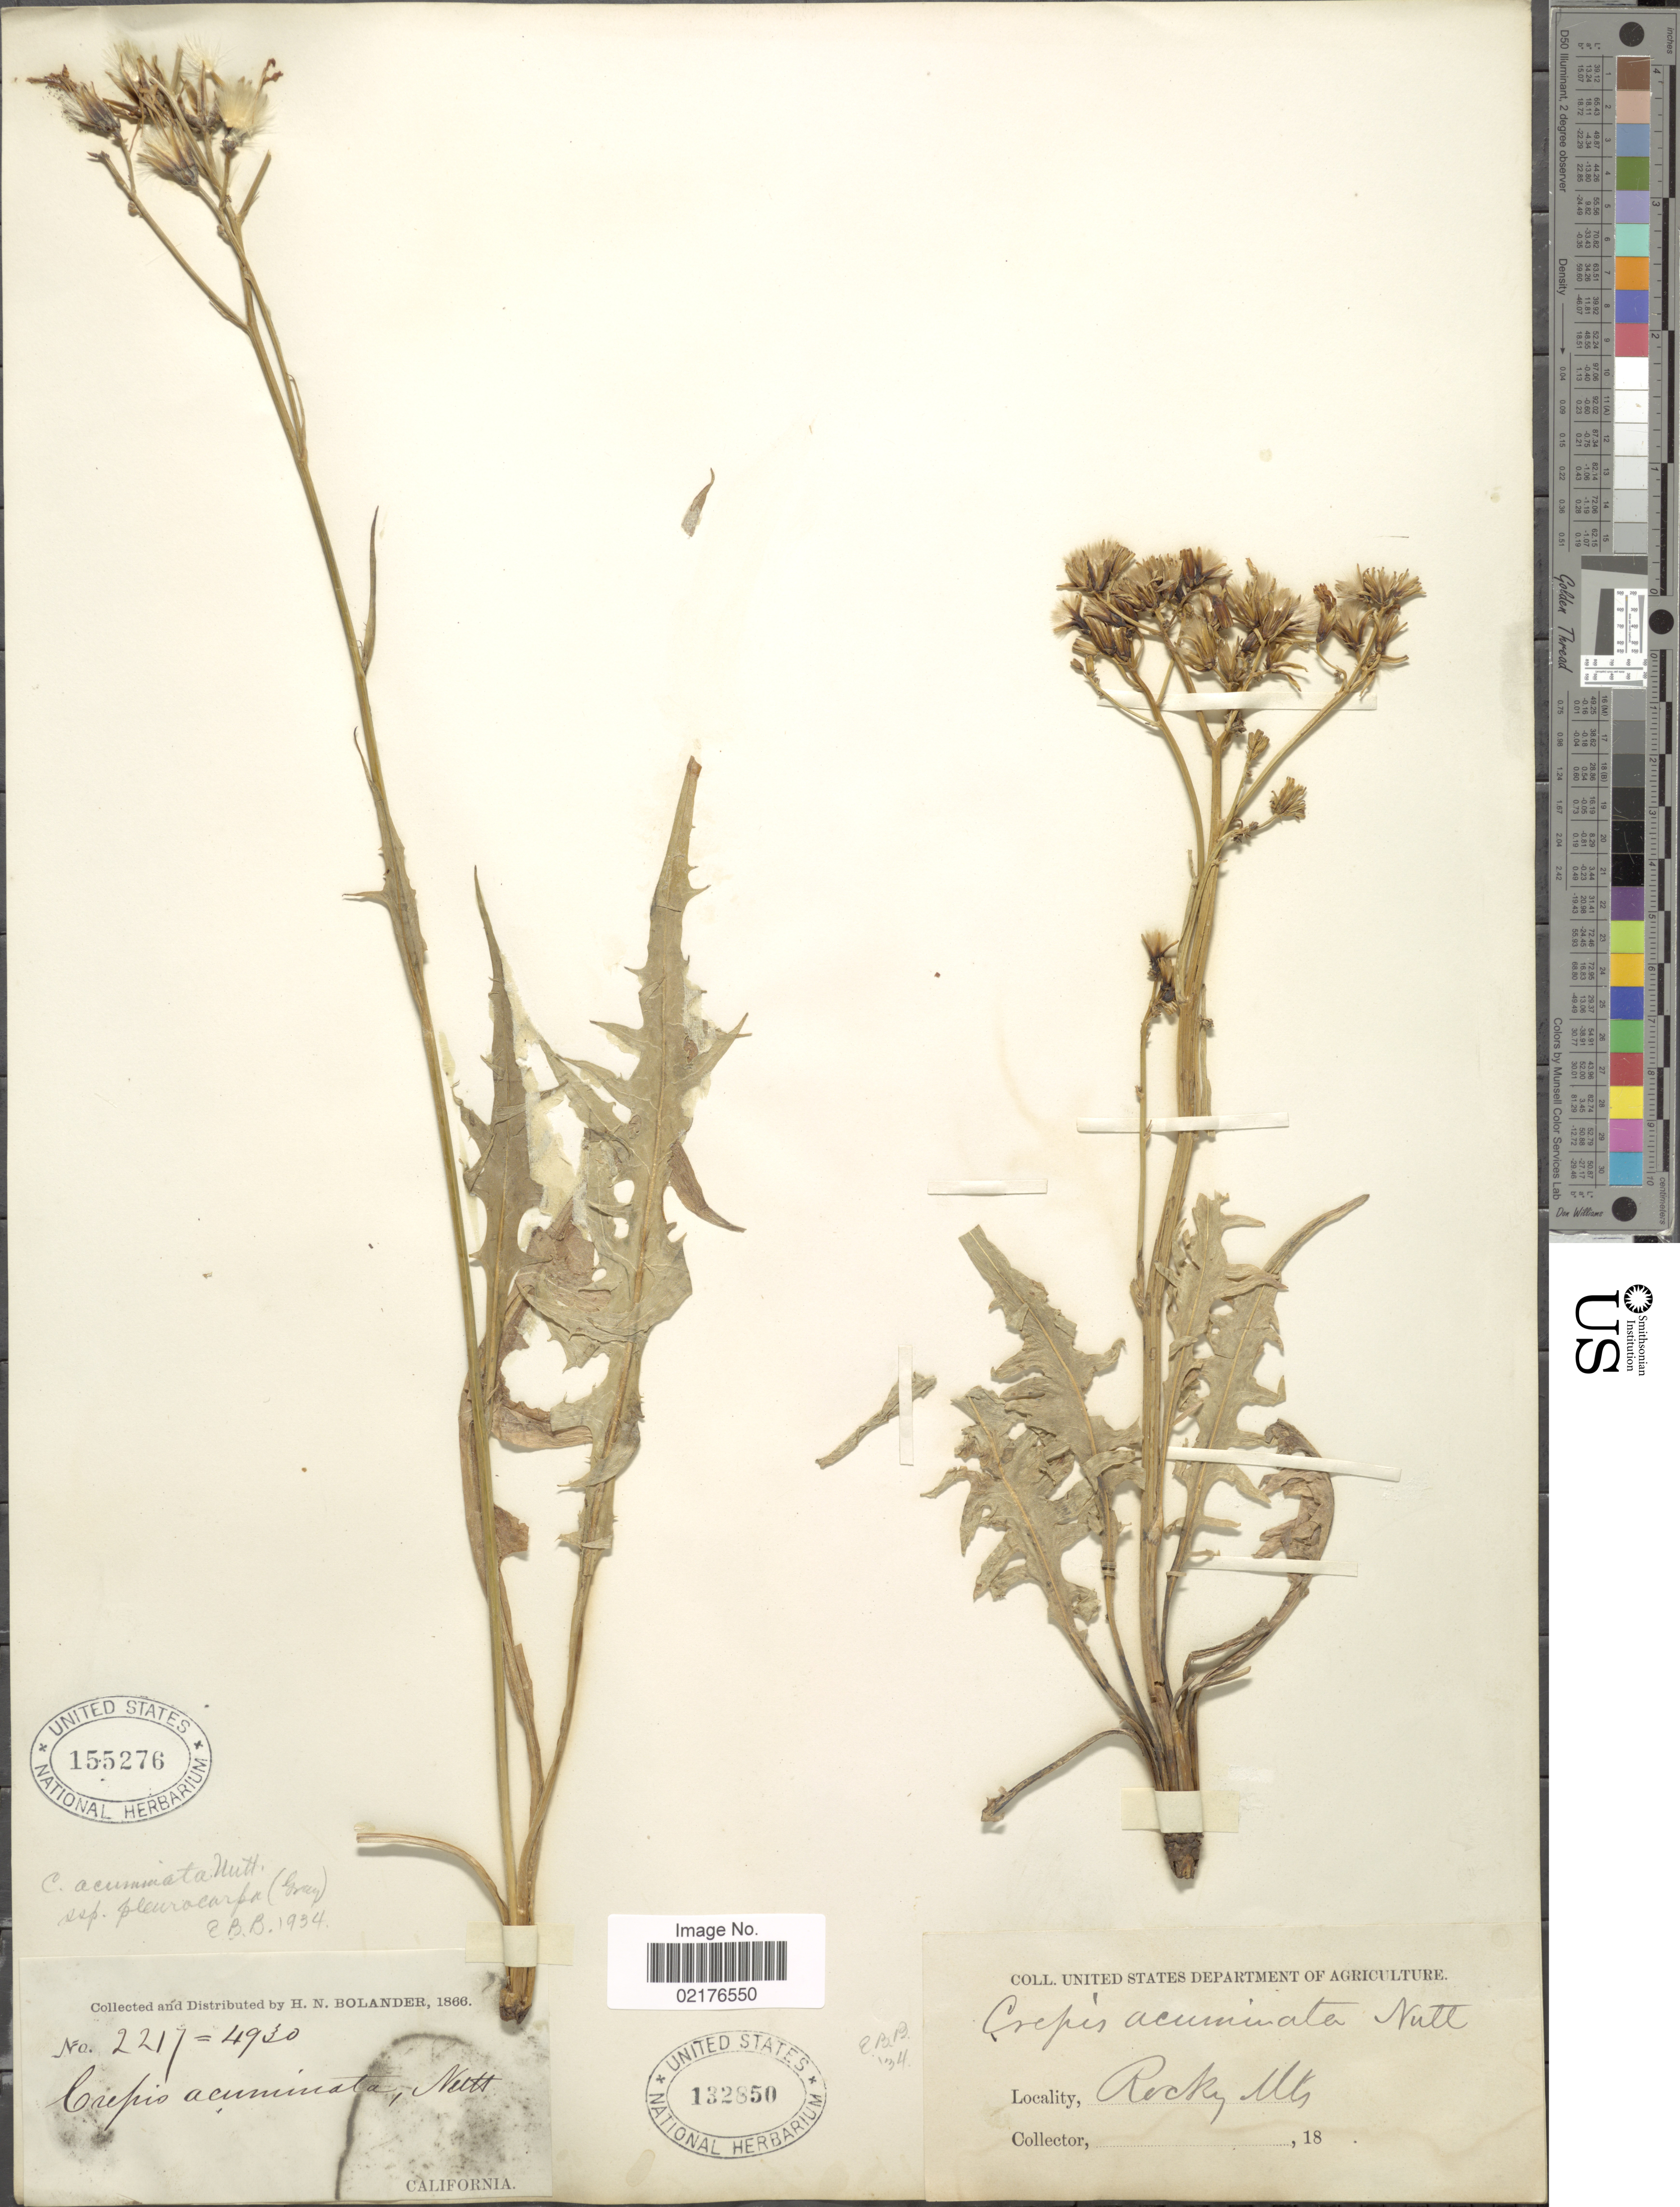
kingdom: Plantae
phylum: Tracheophyta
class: Magnoliopsida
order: Asterales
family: Asteraceae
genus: Crepis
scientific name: Crepis acuminata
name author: Nutt.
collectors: H. Bolander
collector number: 2217/4930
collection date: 1866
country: United States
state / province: California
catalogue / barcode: US 155276